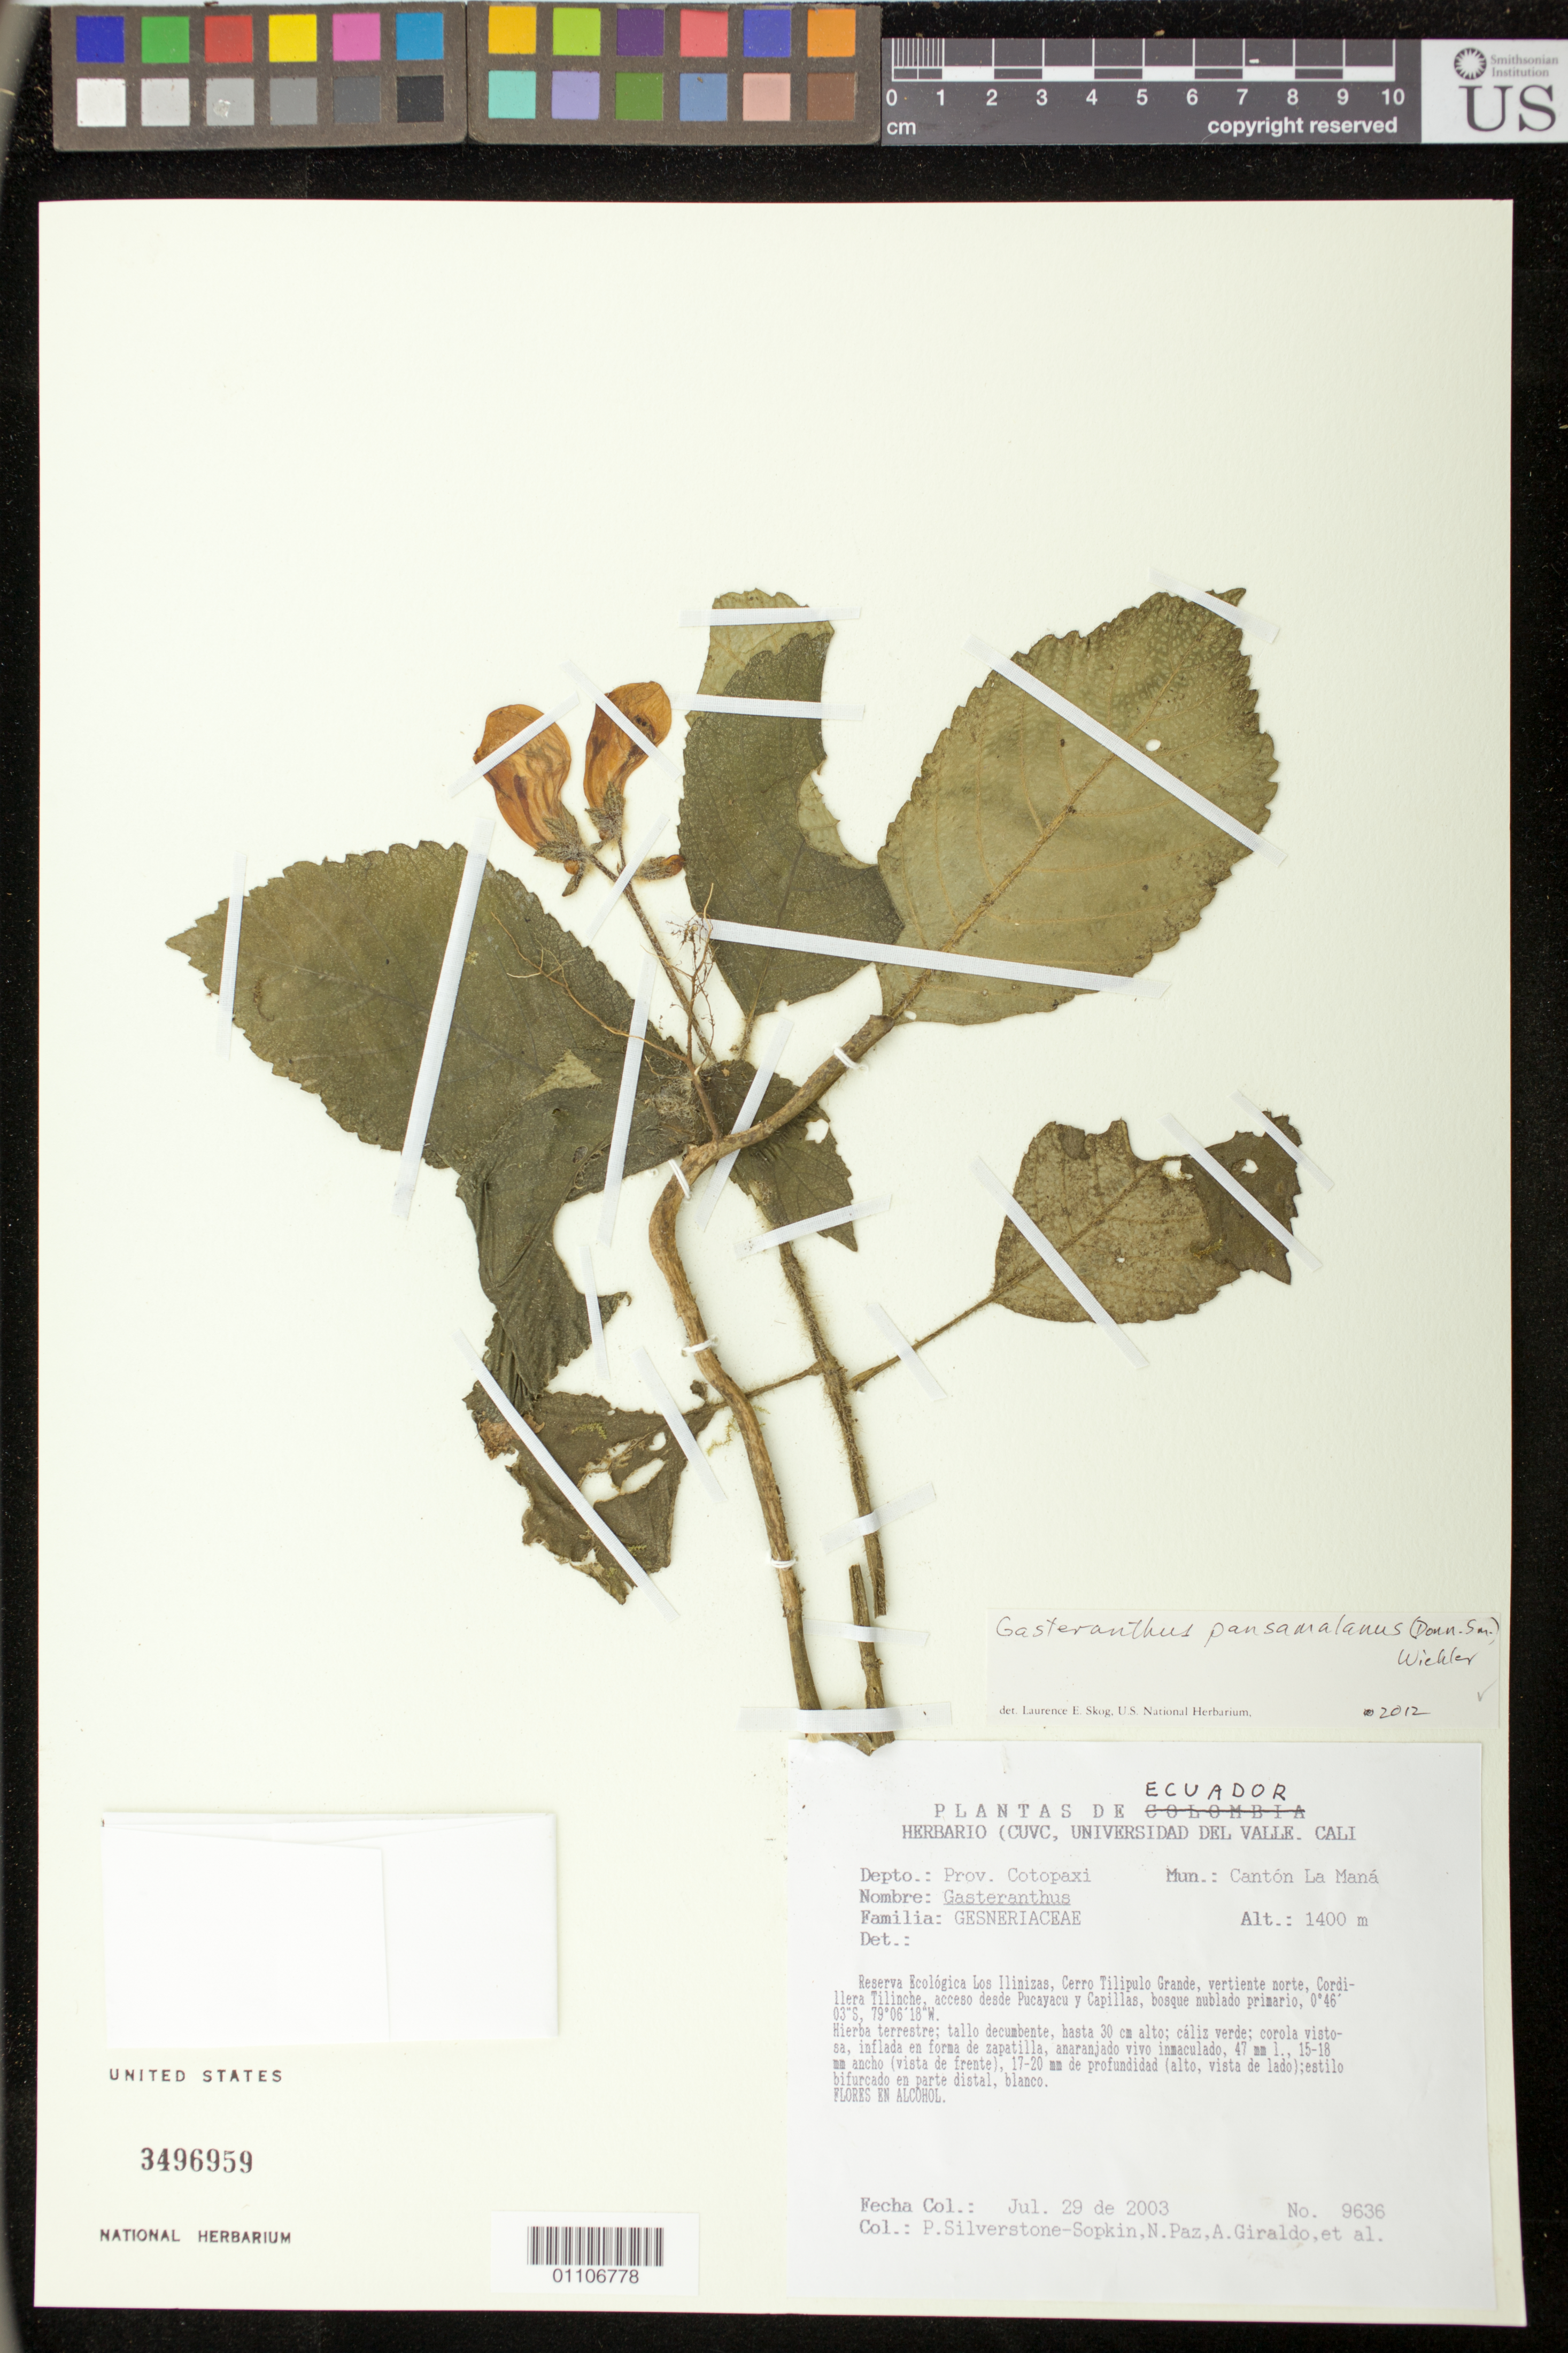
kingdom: Plantae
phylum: Tracheophyta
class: Magnoliopsida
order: Lamiales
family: Gesneriaceae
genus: Gasteranthus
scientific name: Gasteranthus pansamalanus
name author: (Donn. Sm.) Wiehler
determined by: Skog, Laurence E.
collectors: P. A. Silverstone-Sopkin, N. Paz, A. Giraldo & et al.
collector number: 9636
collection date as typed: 29 Jul 2003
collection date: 2003-07-29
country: Ecuador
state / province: Cotopaxi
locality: Canton la Mana: Reserva Ecological Los Ilinizas, Cerro Tilipulo Grande, vertiente norte, Cordillera Tilinche, acceso desde Pucayacu y Capillas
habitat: Bosque nublado primario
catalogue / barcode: US 3496959